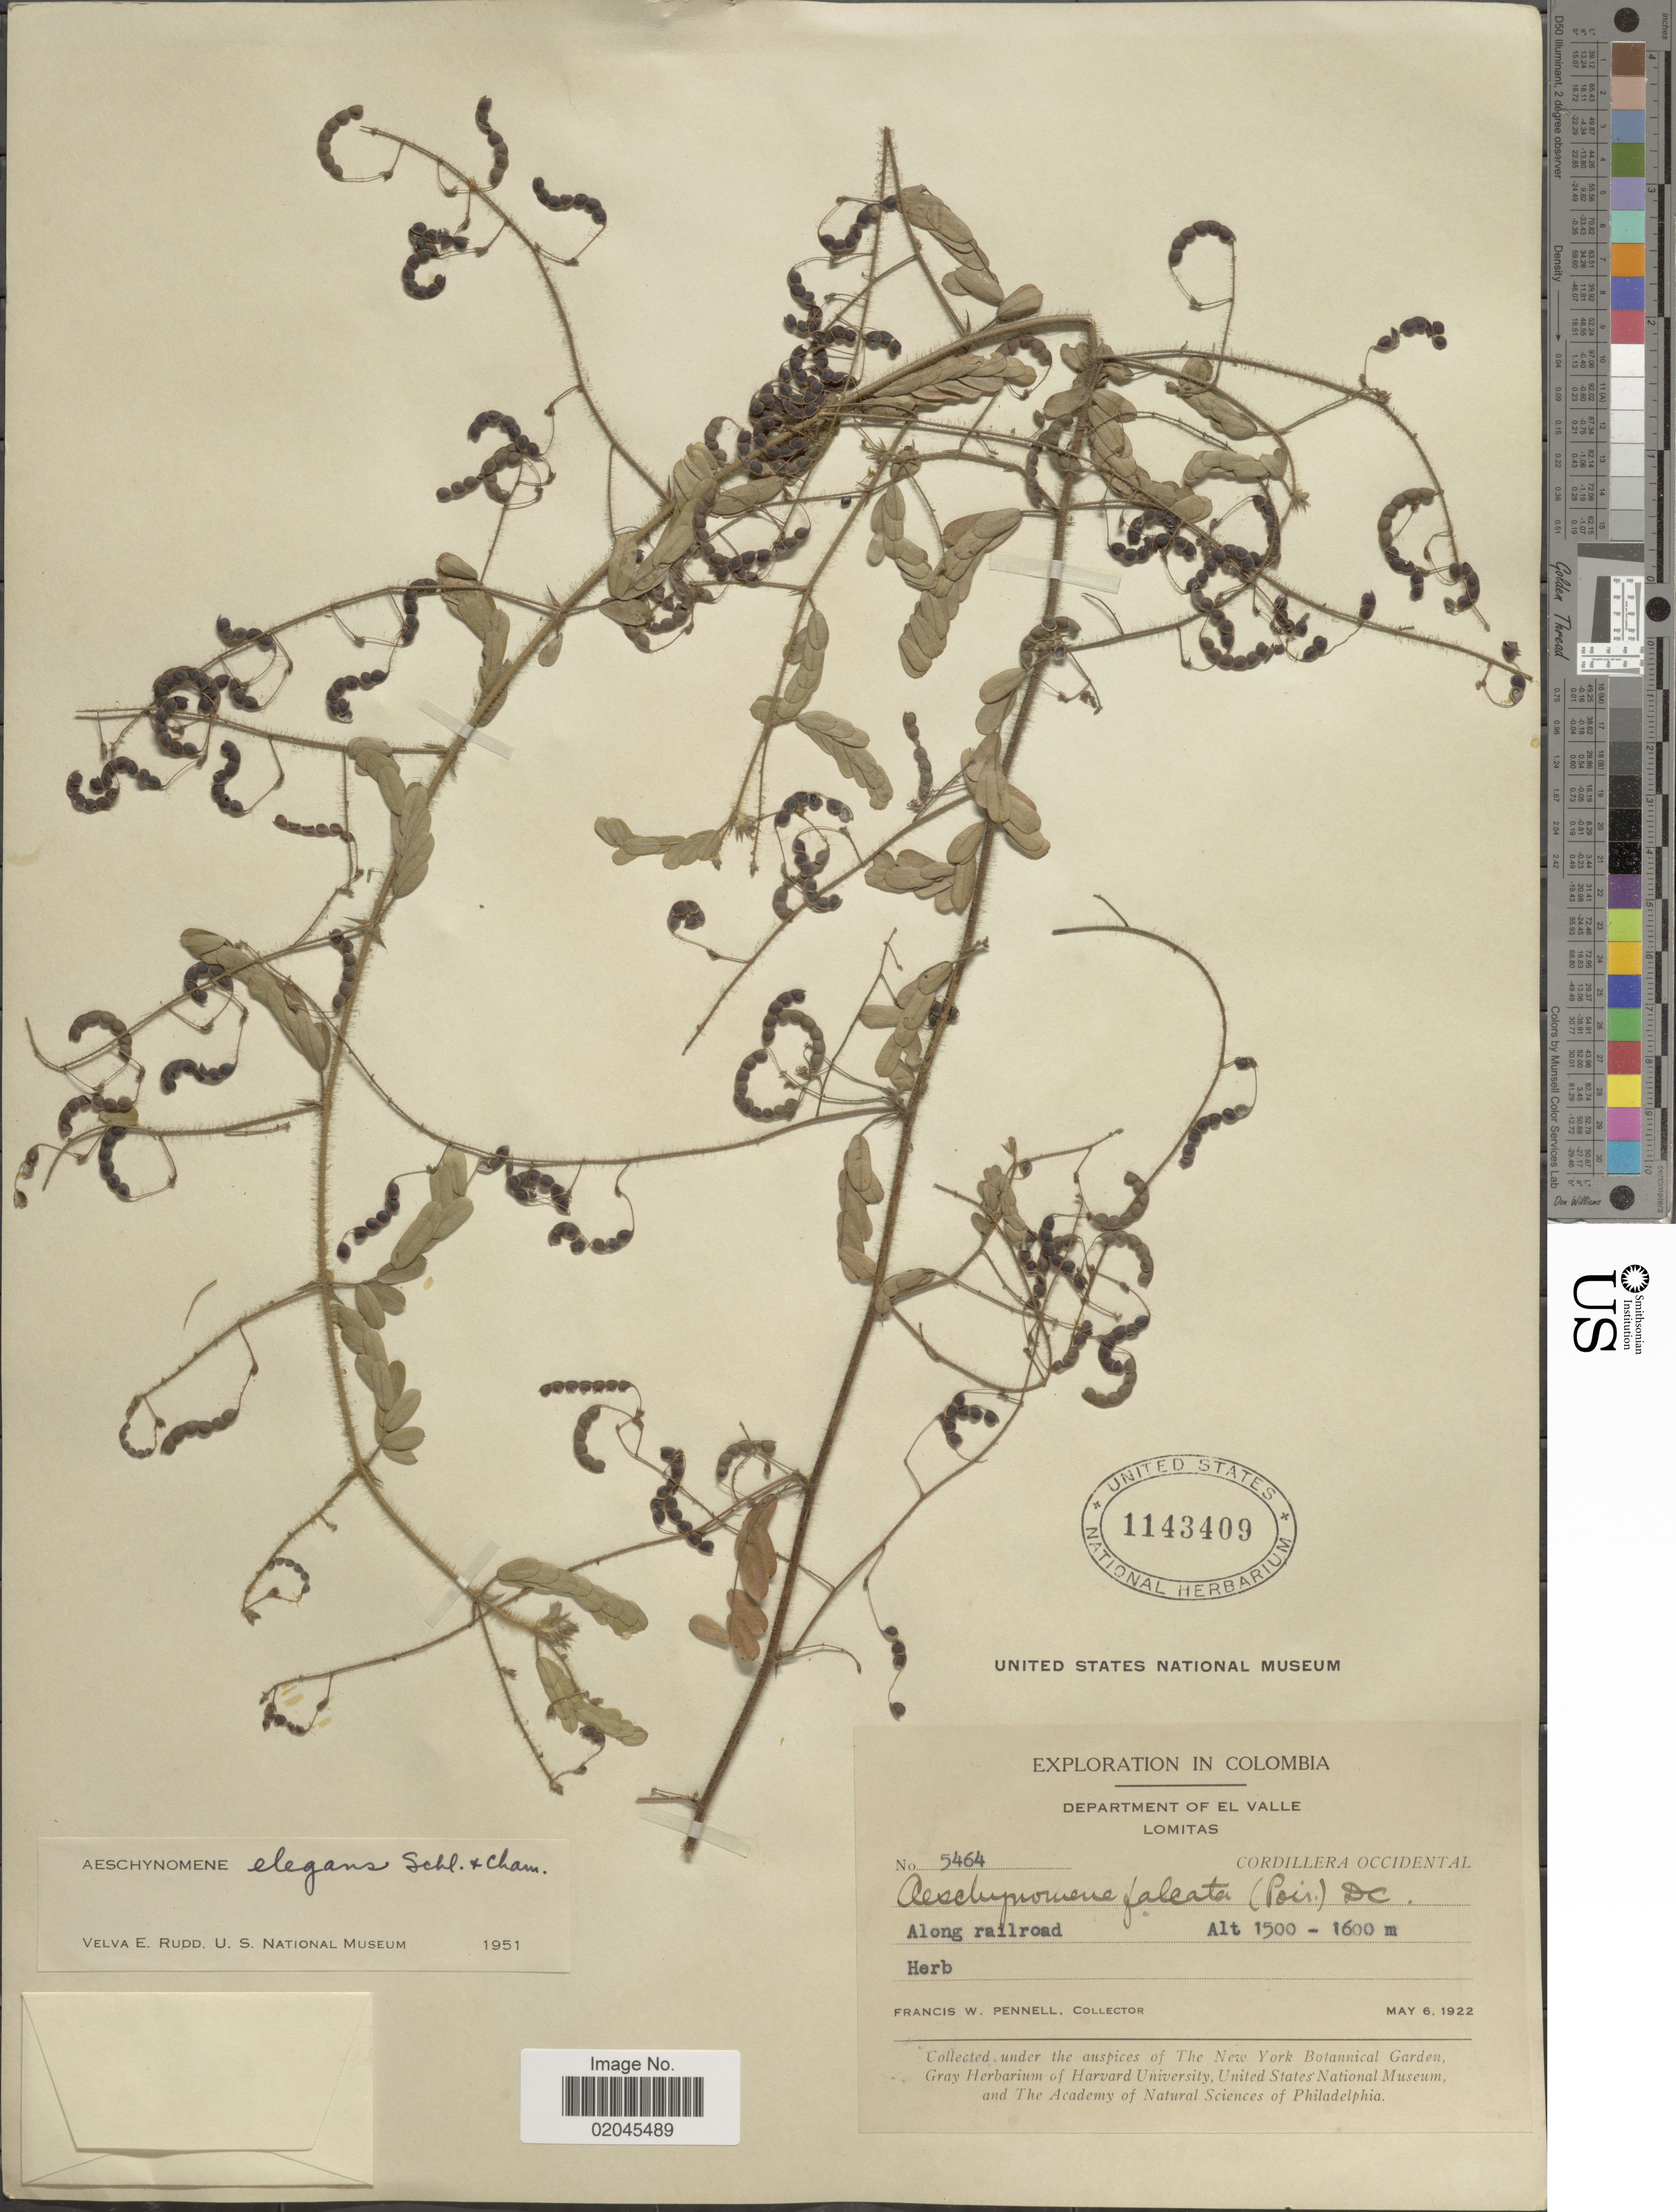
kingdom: Plantae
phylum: Tracheophyta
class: Magnoliopsida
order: Fabales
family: Fabaceae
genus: Aeschynomene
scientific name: Aeschynomene elegans var. elegans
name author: Cham. ex Schltdl.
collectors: F. W. Pennell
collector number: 5464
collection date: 1922-05-06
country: Colombia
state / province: Valle del Cauca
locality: Department of El Valle, Lomitas, Cordillera Occidental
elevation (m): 1500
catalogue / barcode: US 1143409